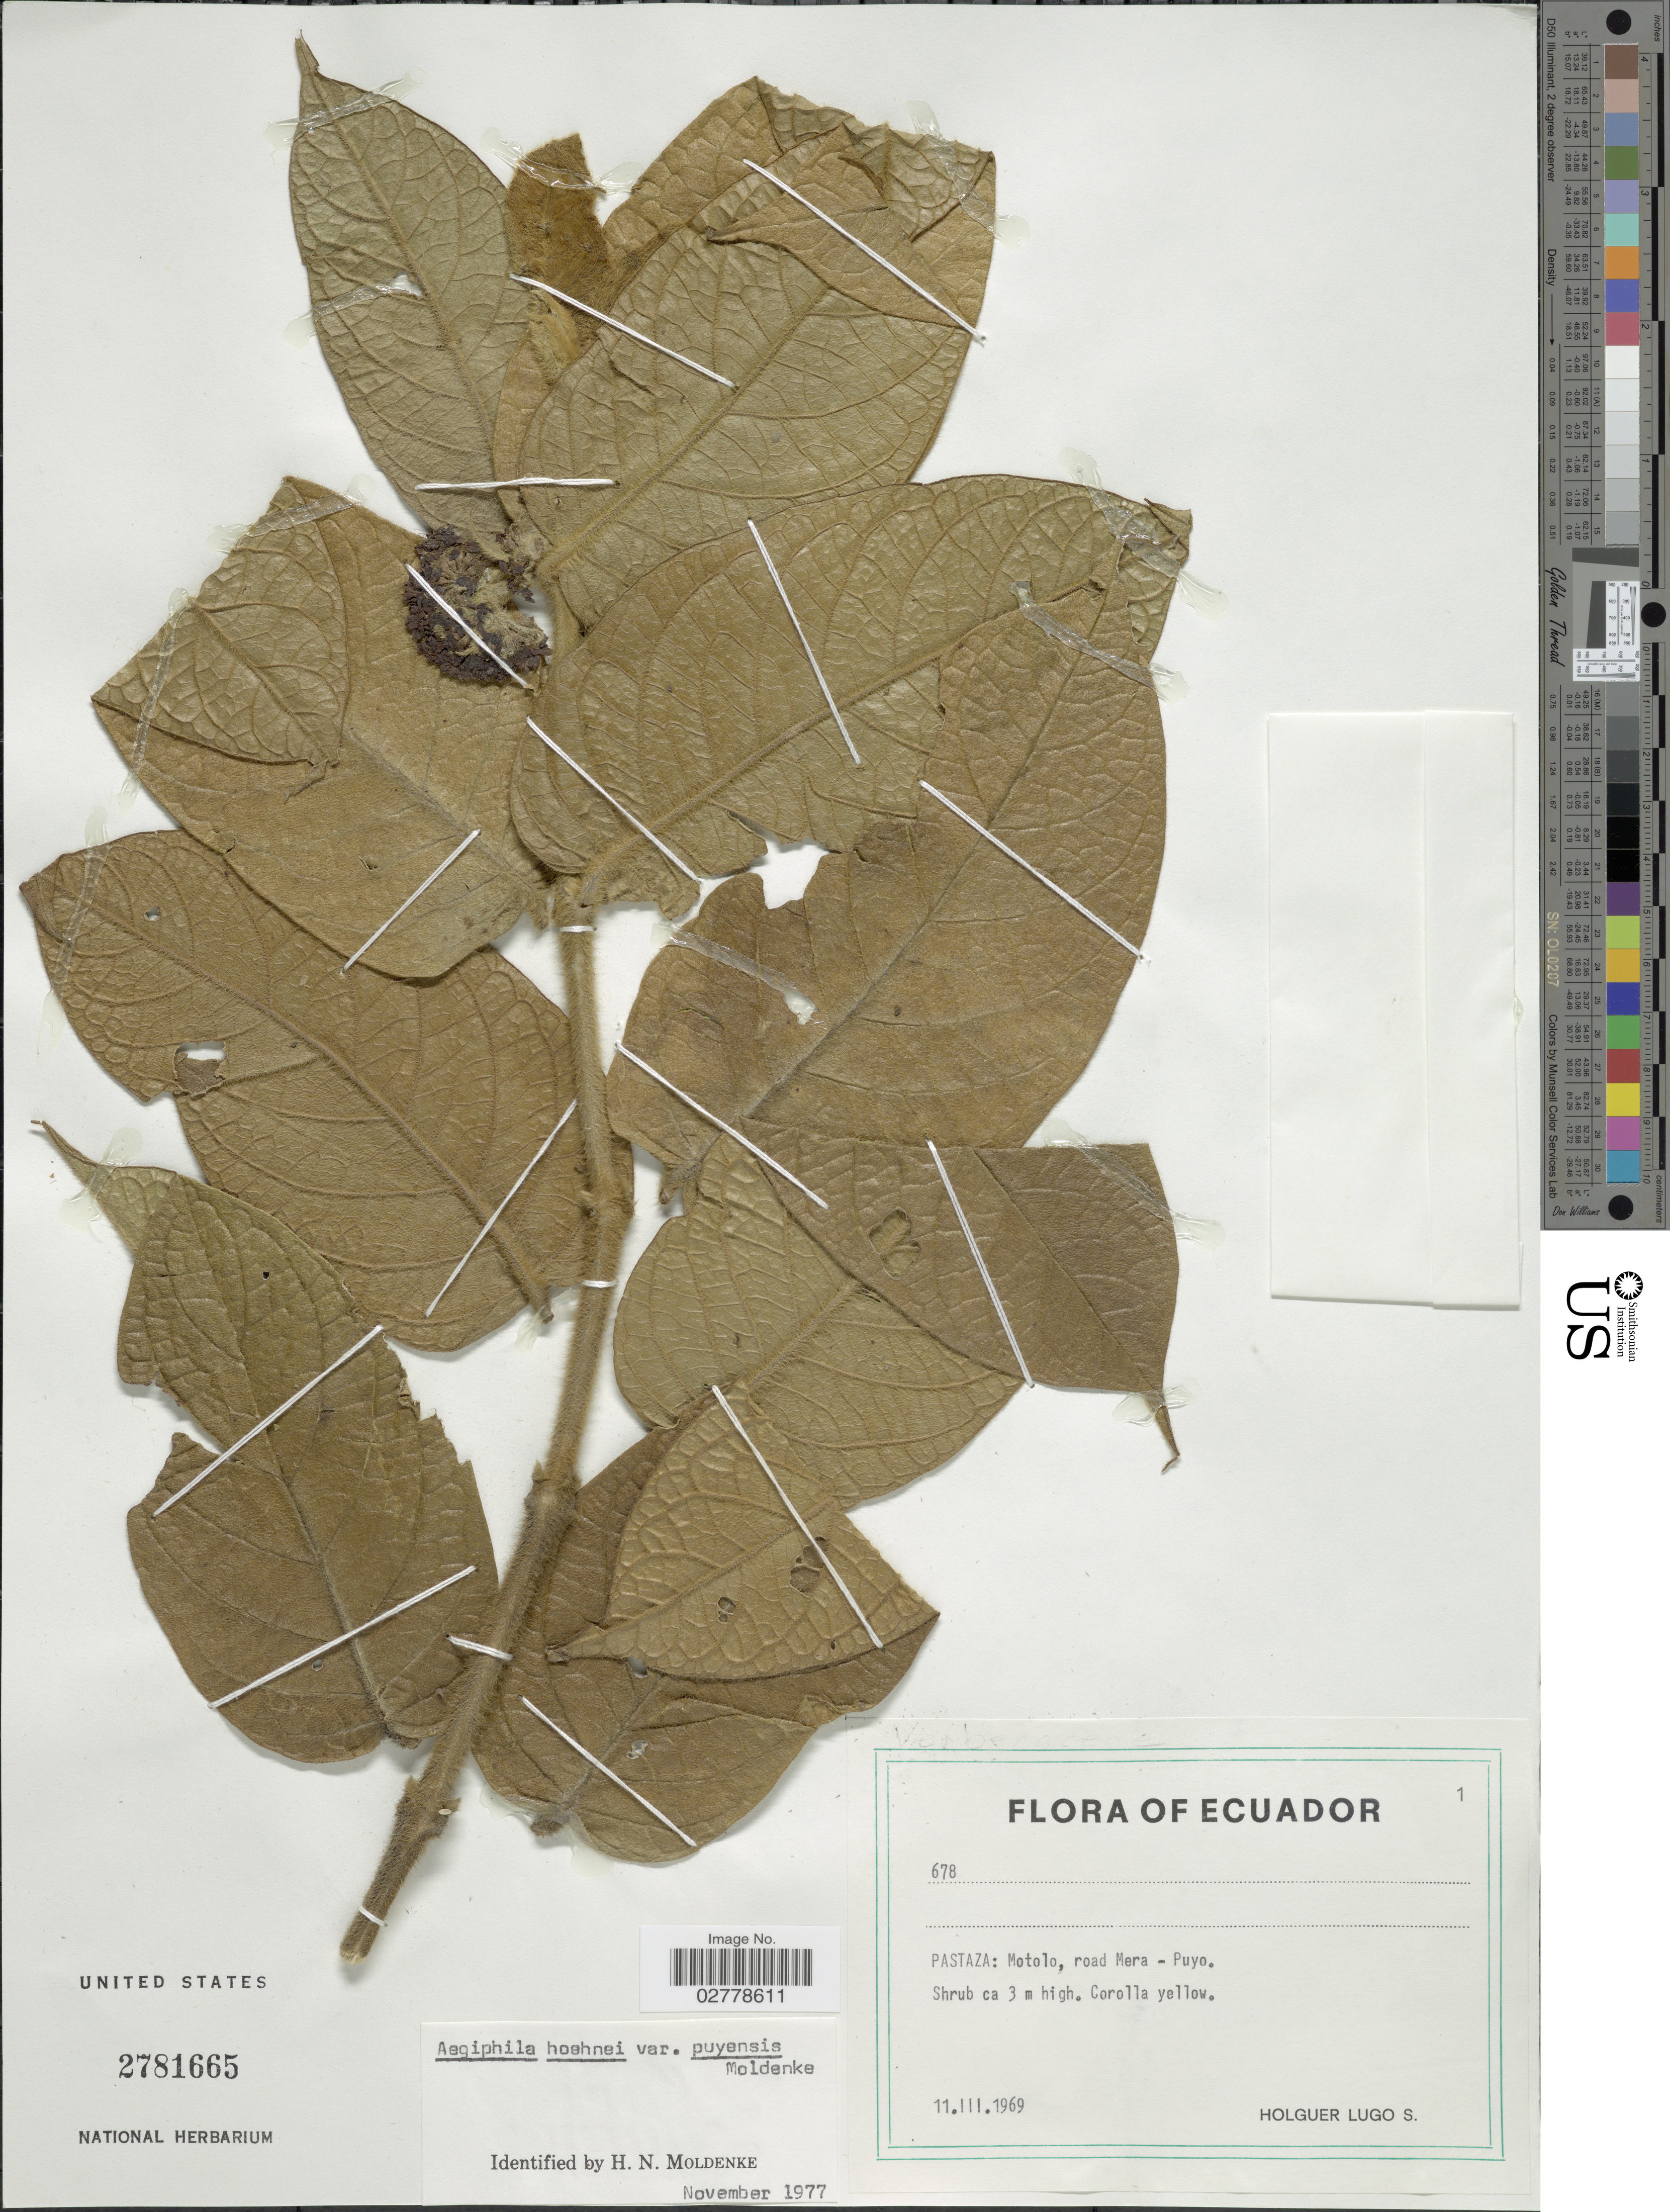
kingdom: Plantae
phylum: Tracheophyta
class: Magnoliopsida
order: Lamiales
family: Lamiaceae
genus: Aegiphila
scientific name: Aegiphila hoehnei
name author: Moldenke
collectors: H. Lugo S.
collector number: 678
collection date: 1969-03-11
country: Ecuador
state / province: Pastaza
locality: Motolo, road Mera-Puyo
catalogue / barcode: US 2781665